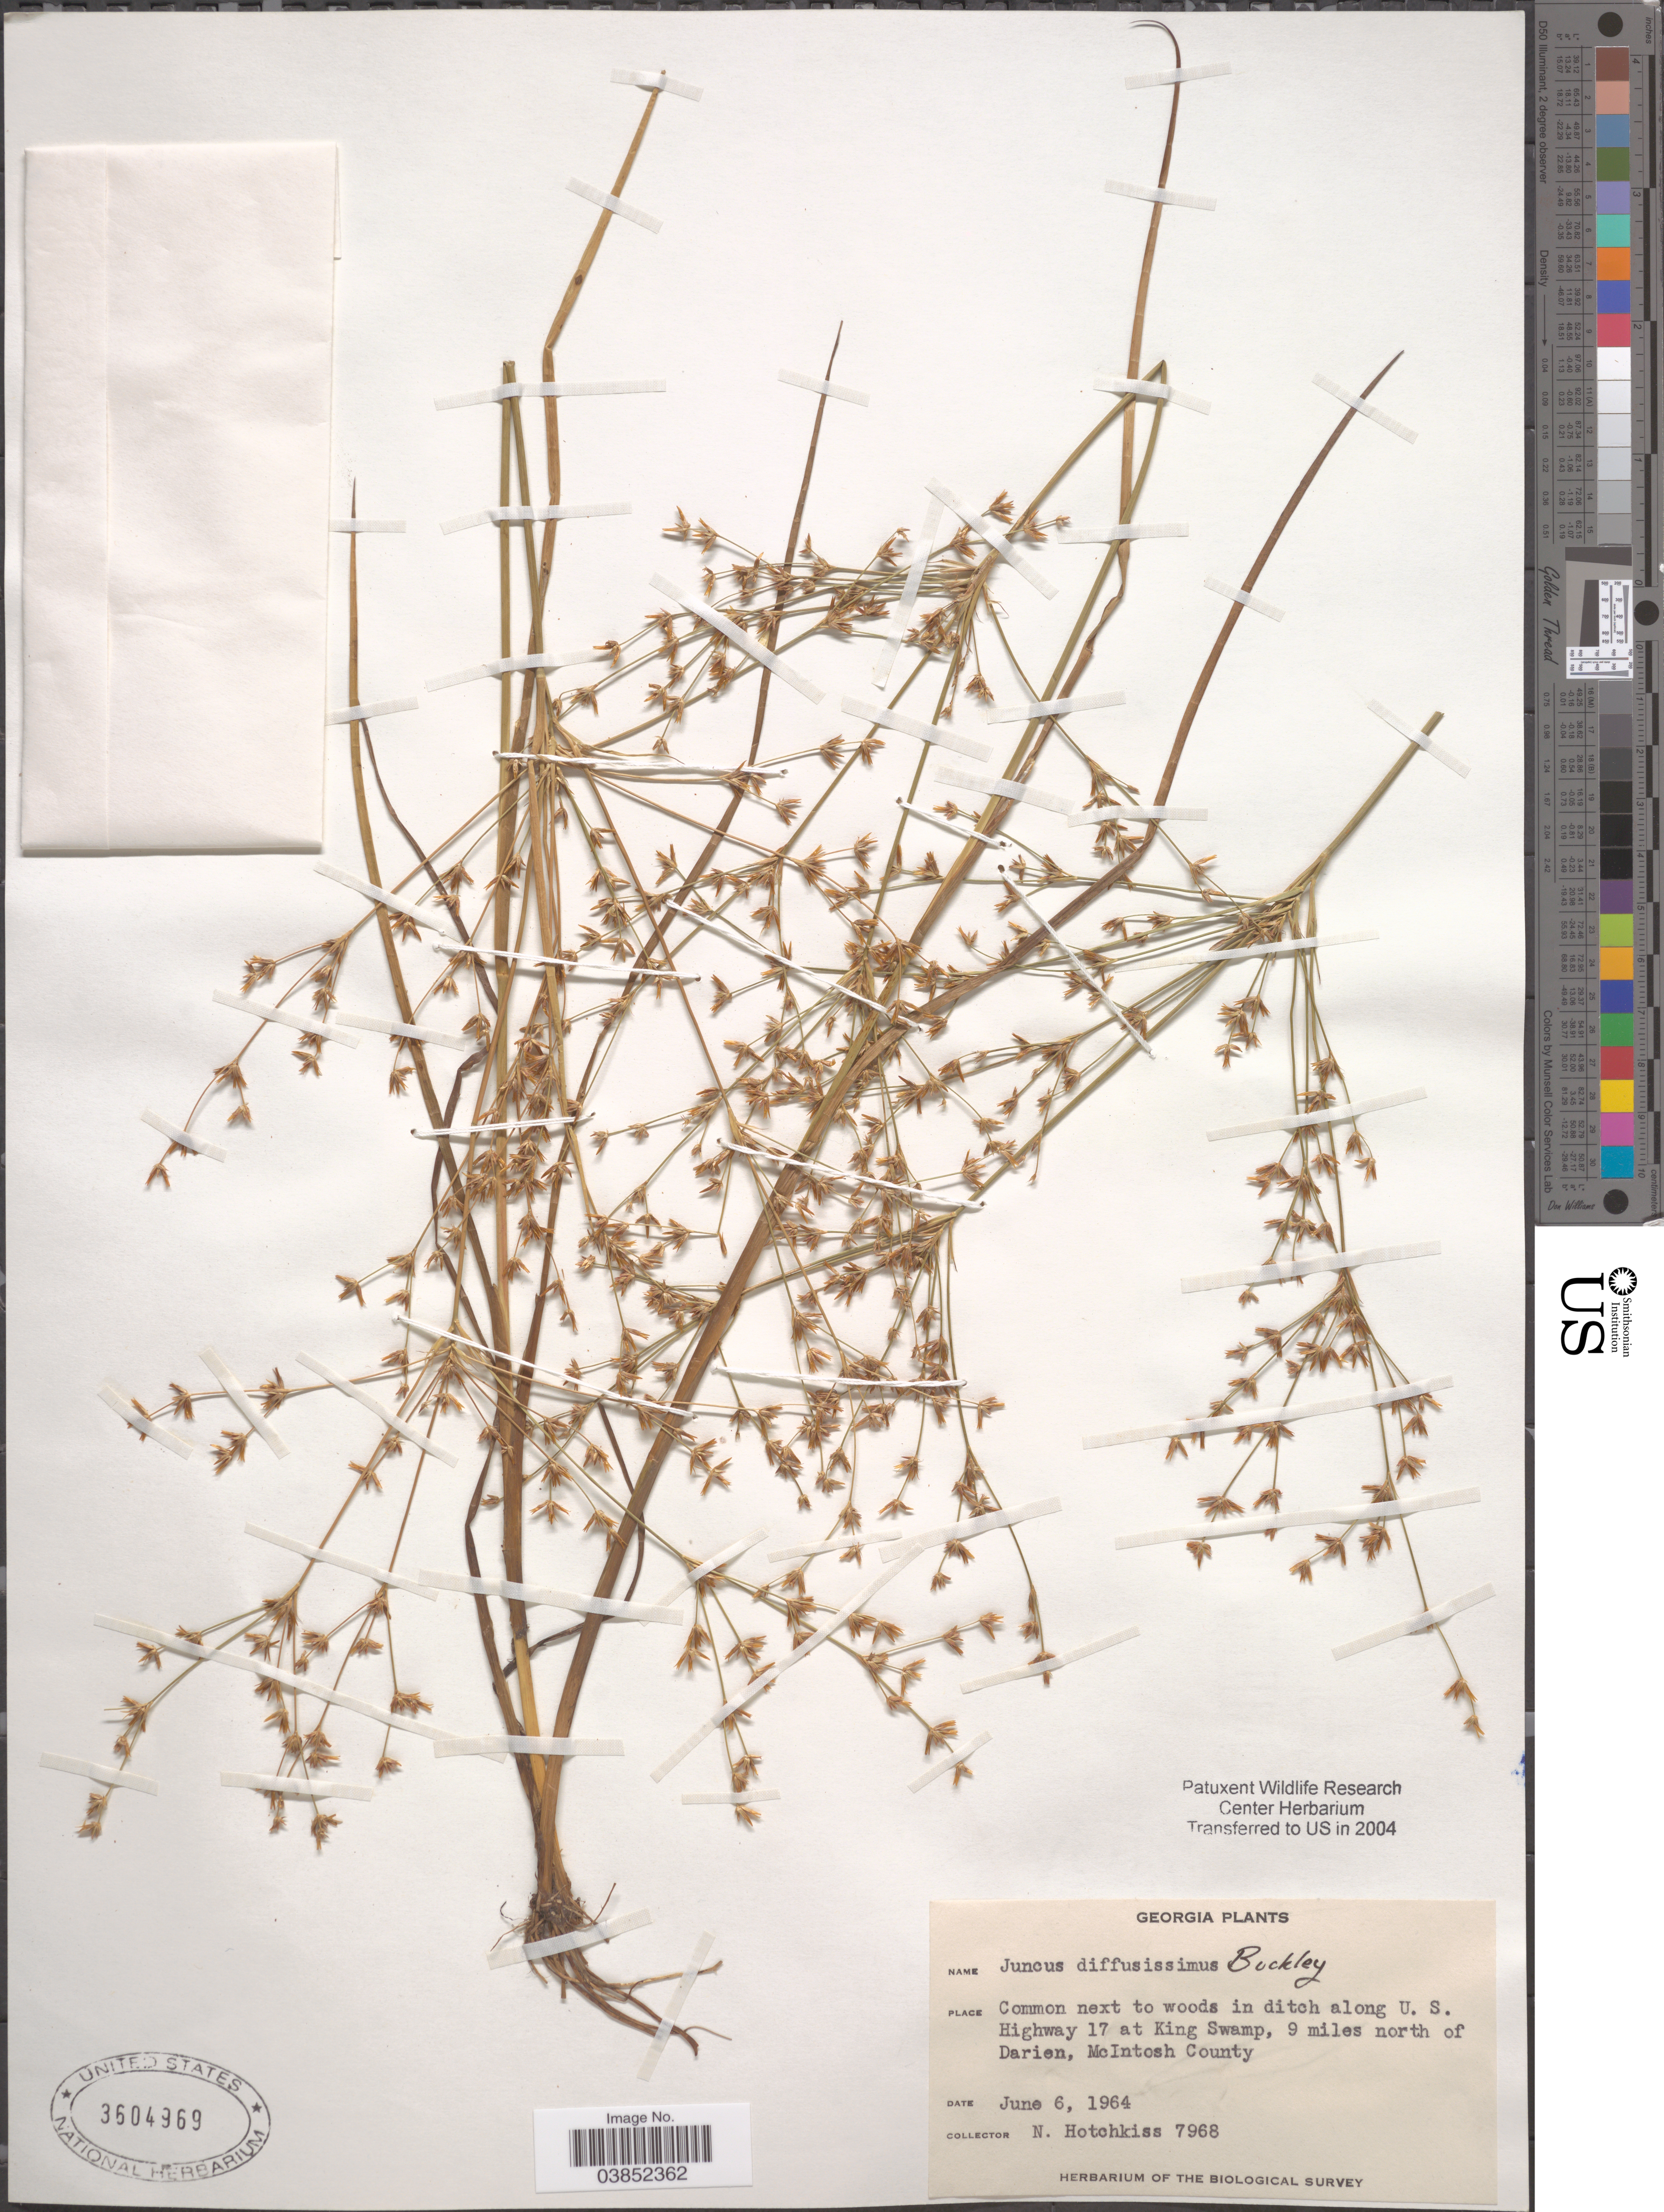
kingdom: Plantae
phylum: Tracheophyta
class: Liliopsida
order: Poales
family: Juncaceae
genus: Juncus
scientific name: Juncus diffusissimus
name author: Buckley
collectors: N. Hotchkiss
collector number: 7968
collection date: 1964-06-06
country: United States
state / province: Georgia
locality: Next to woods in ditch along U. S. Highway 17 at King Swamp, 9 miles north of Darien, McIntosh County.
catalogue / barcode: US 3604969